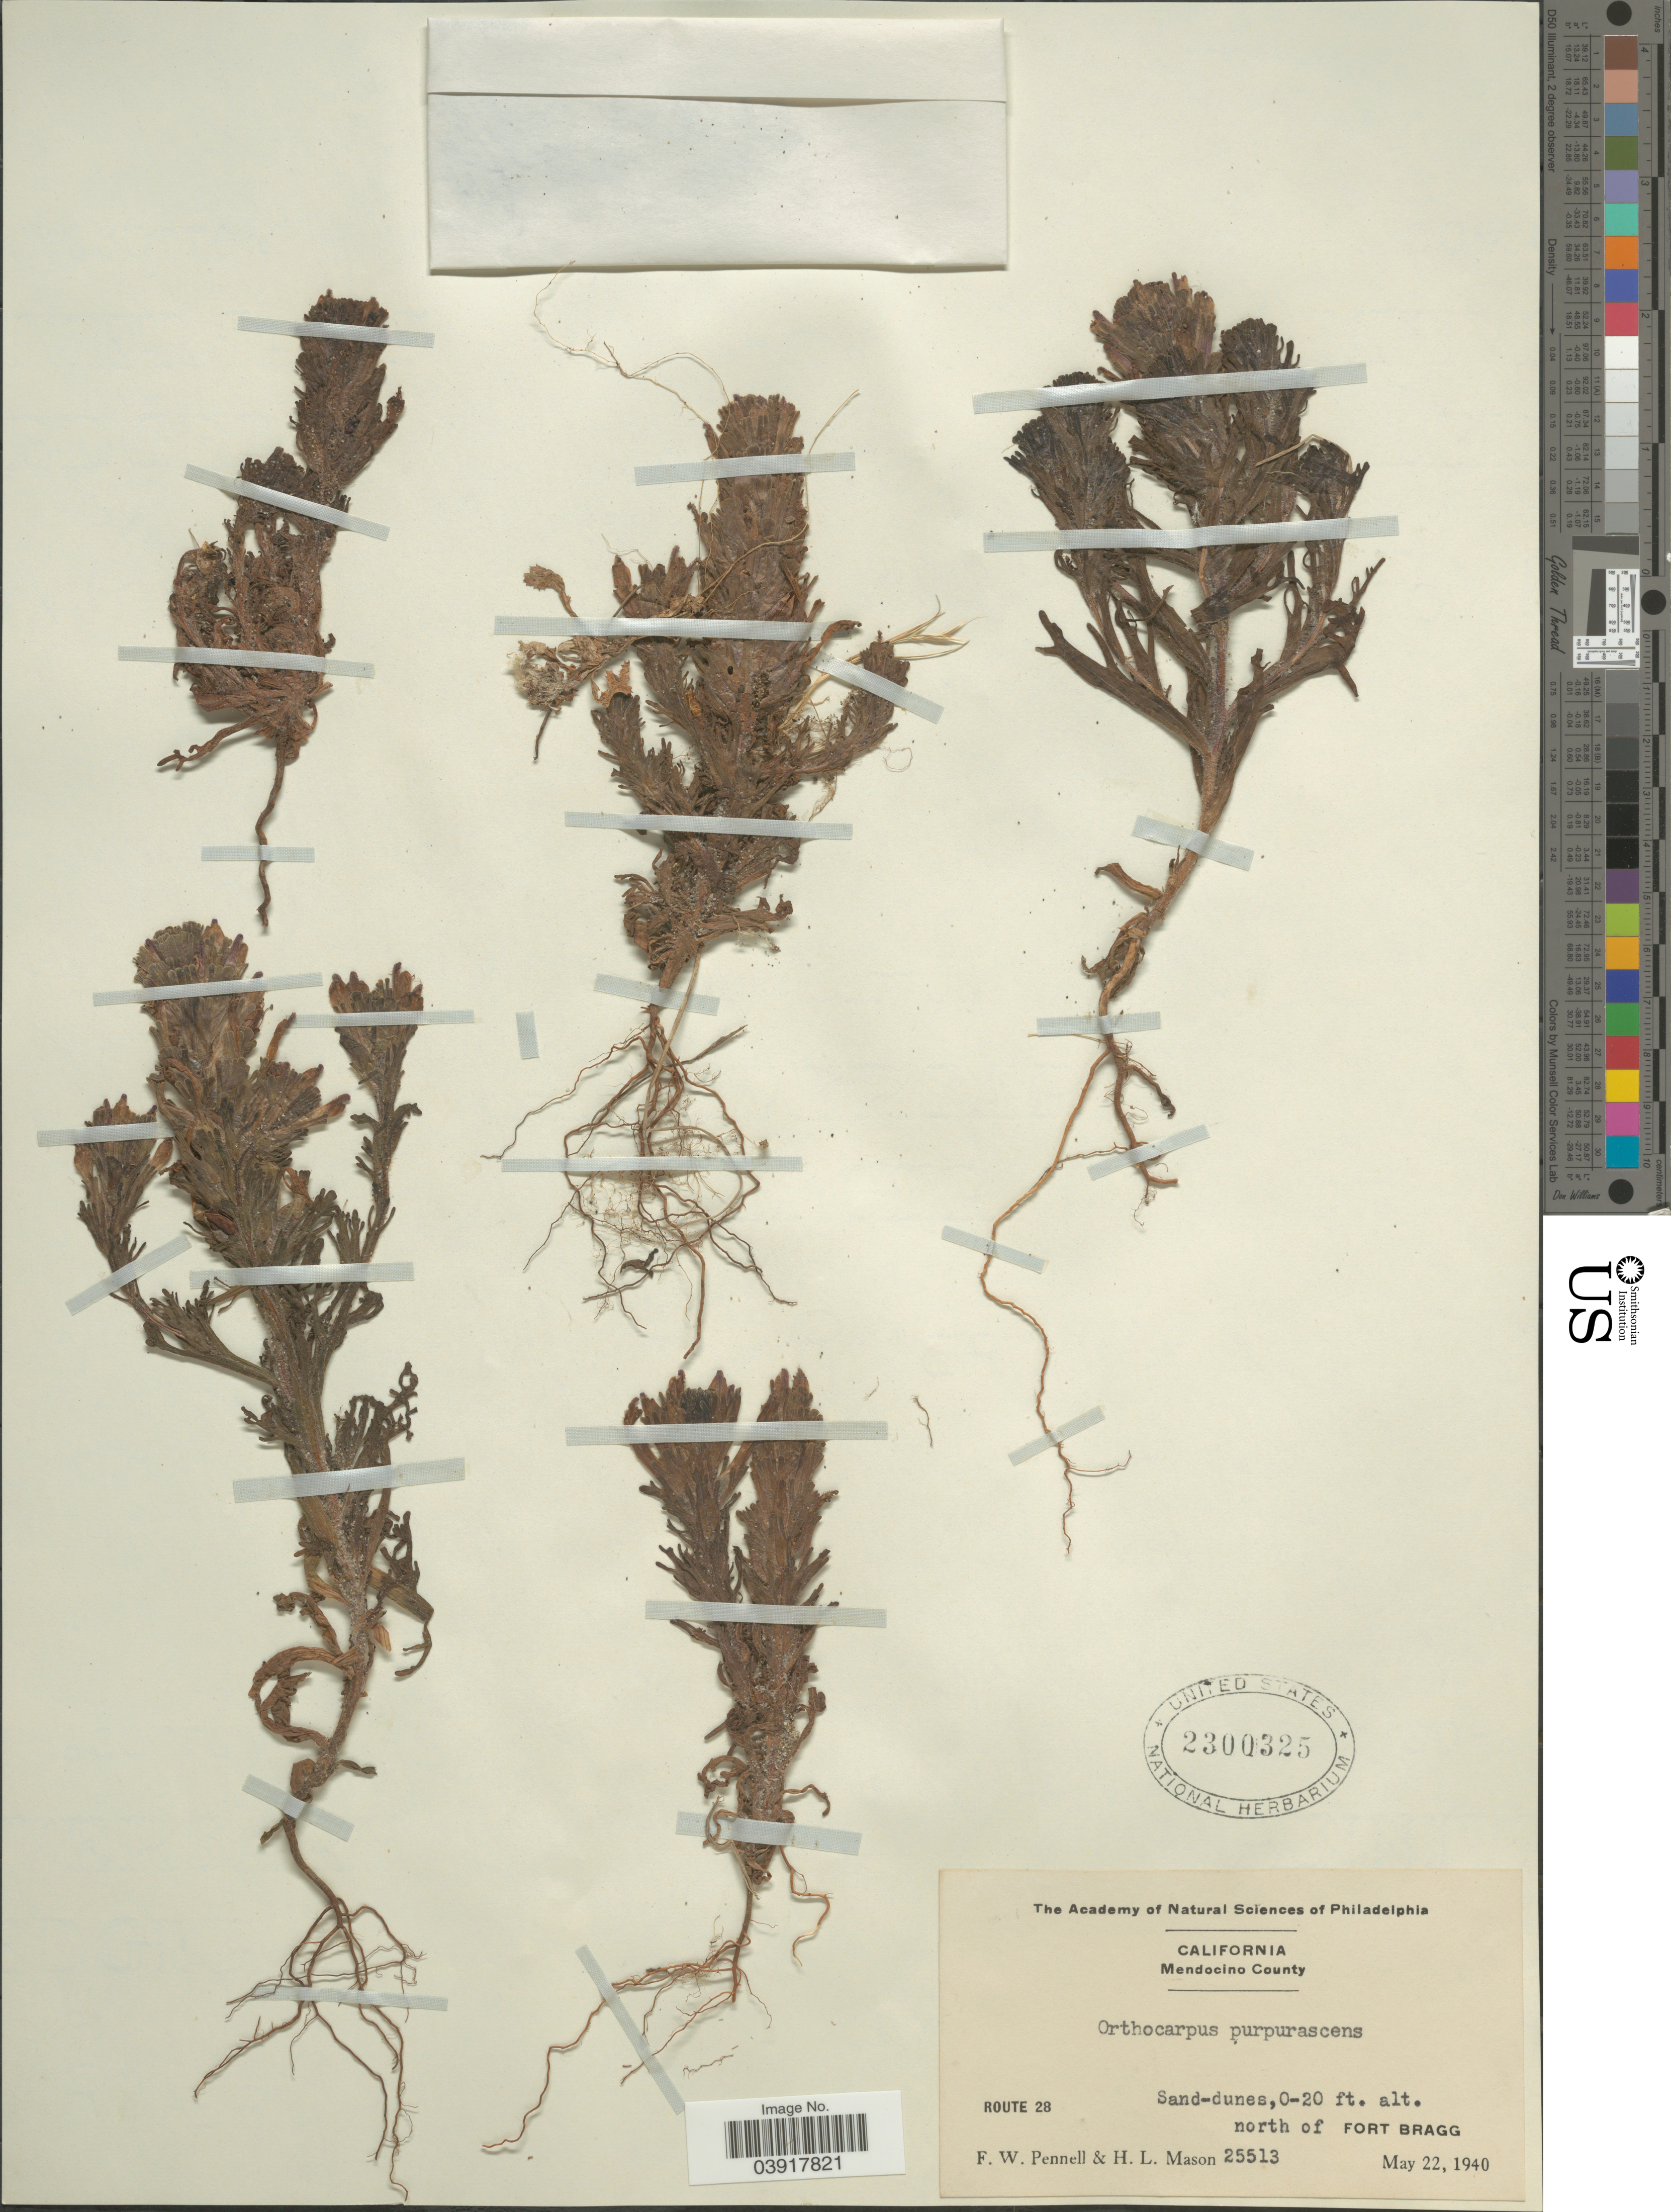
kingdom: Plantae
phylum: Tracheophyta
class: Magnoliopsida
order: Lamiales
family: Orobanchaceae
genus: Orthocarpus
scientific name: Orthocarpus purpurascens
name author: Benth.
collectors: F. W. Pennell & H. L. Mason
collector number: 25513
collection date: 1940-05-22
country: United States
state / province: California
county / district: Mendocino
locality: Mendocino County. Route 28. North of Fort Bragg.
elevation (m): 0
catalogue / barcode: US 2300325